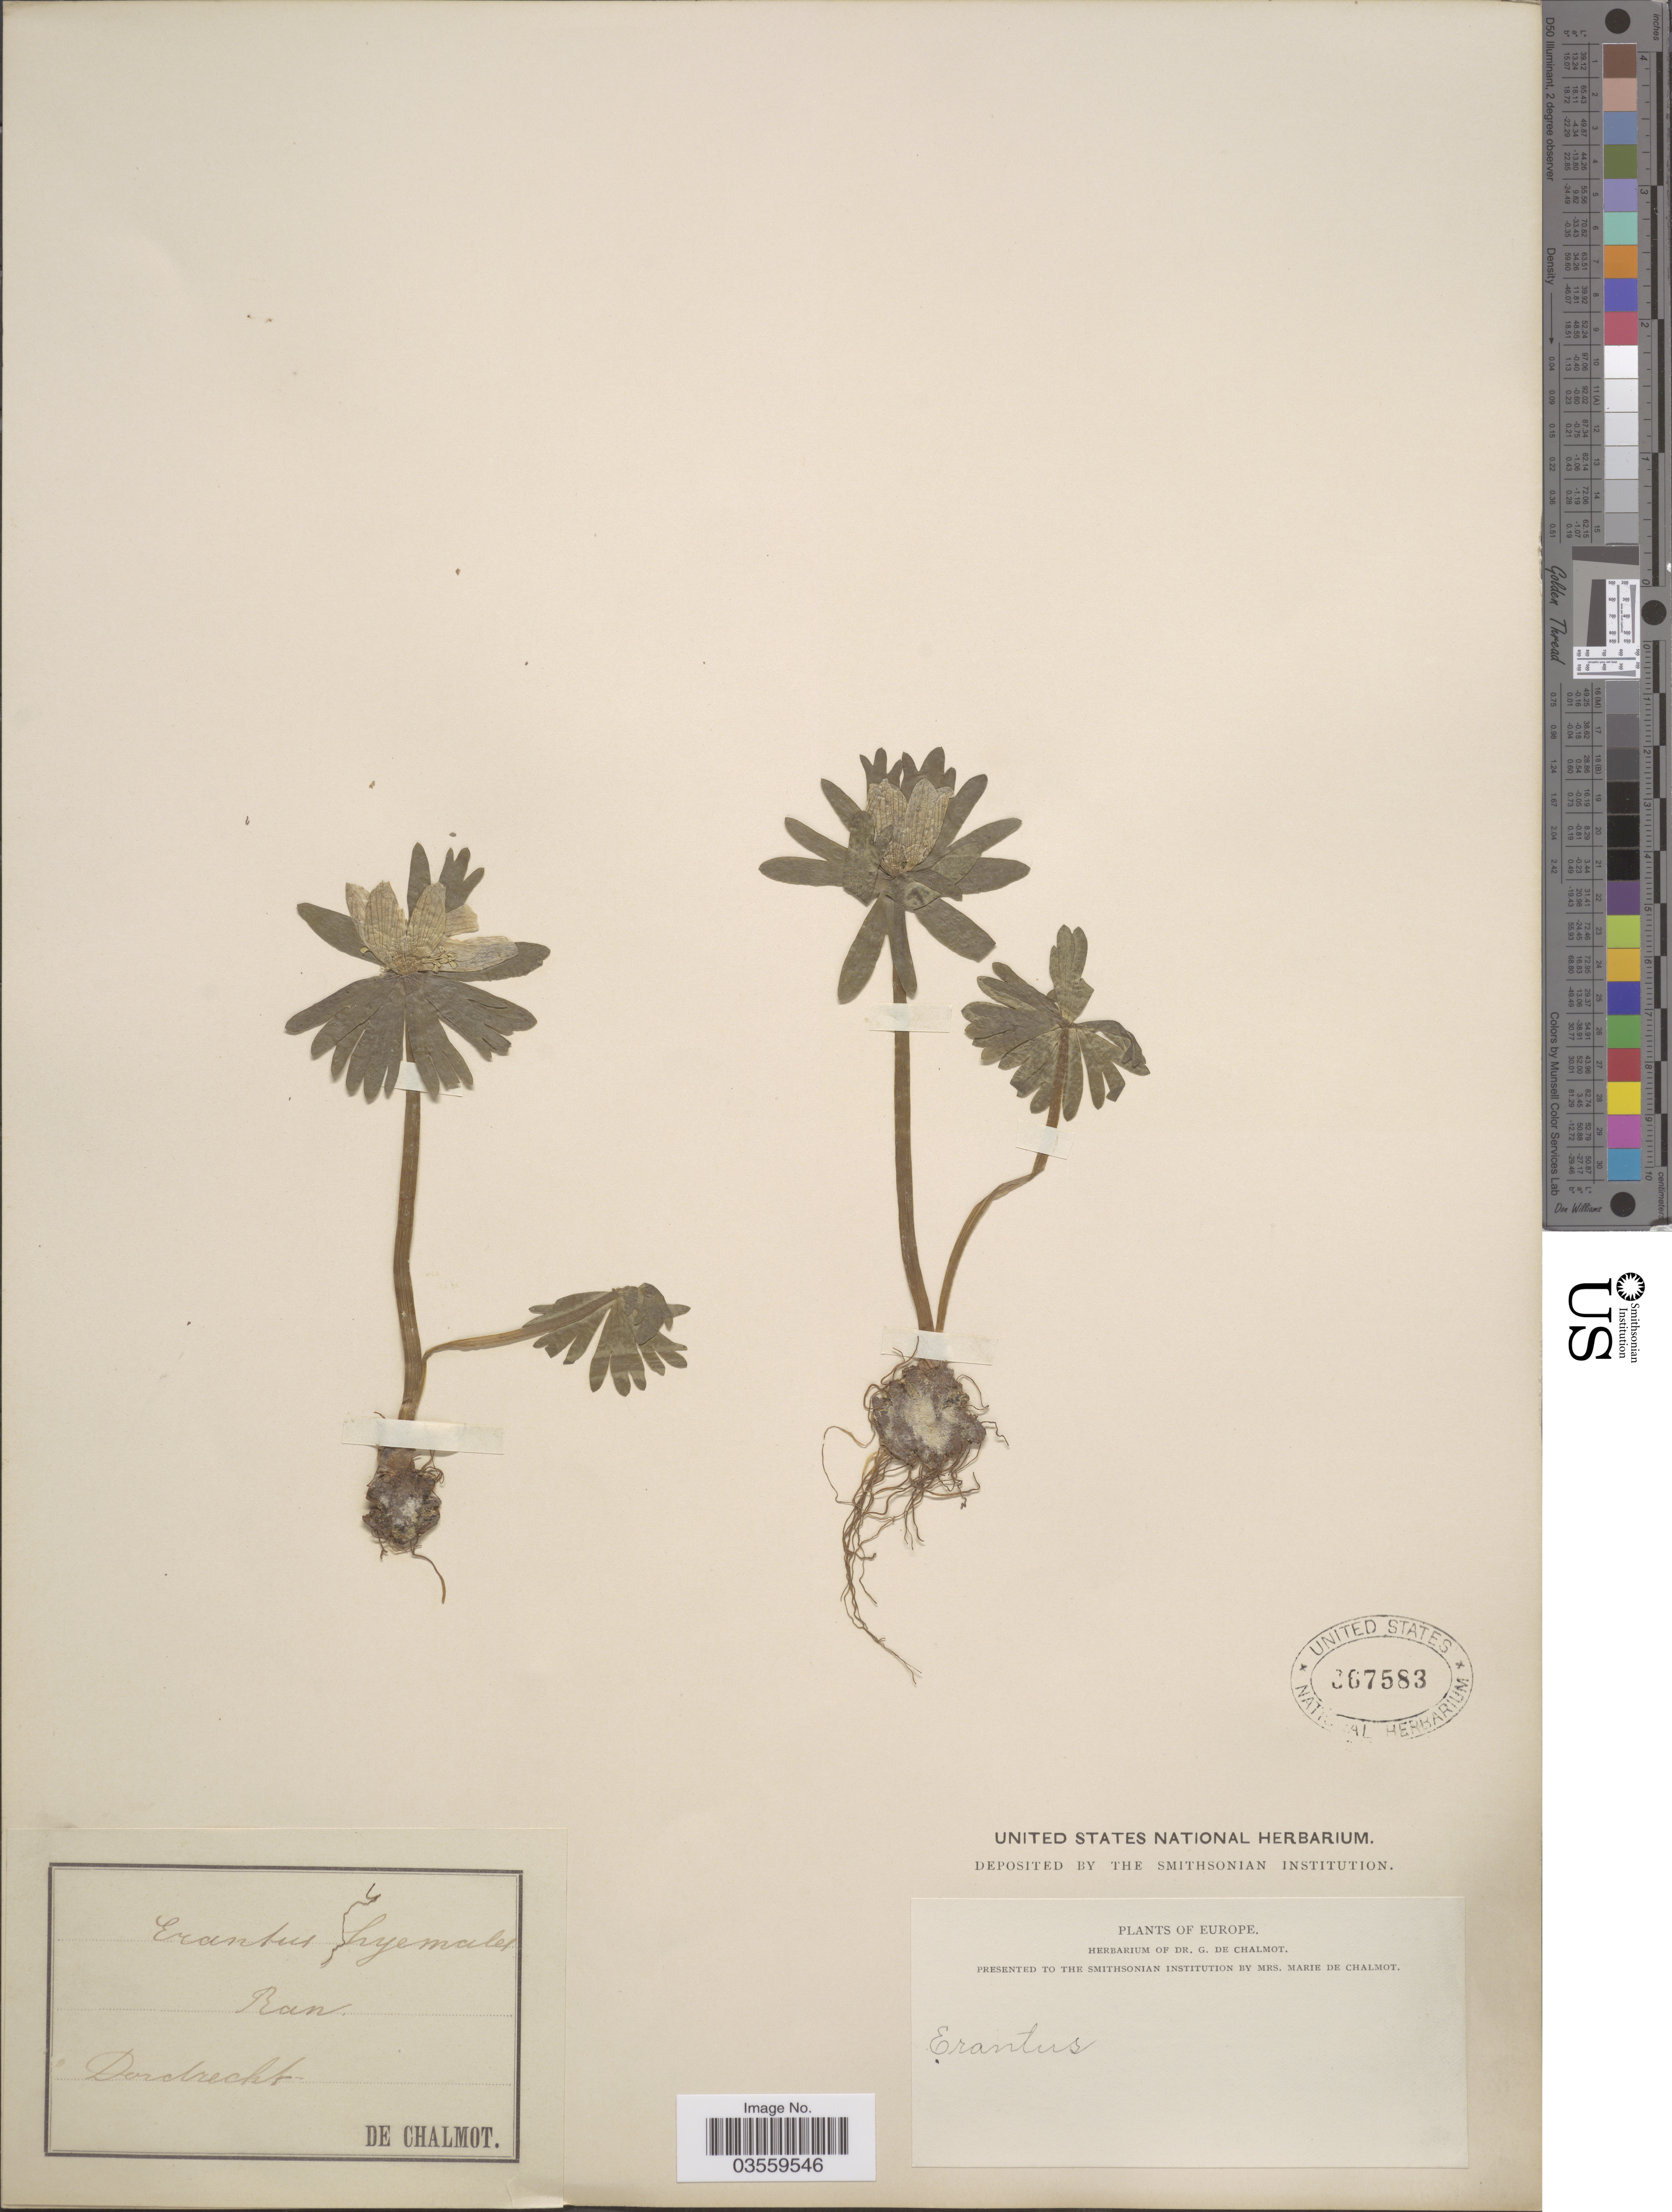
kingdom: Plantae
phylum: Tracheophyta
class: Magnoliopsida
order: Ranunculales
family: Ranunculaceae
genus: Eranthis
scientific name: Eranthis hyemalis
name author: (L.) Salisb.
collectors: G. de Chalmot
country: Netherlands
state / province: Zuid Holland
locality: Ran. Dordrecht.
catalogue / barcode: US 367583